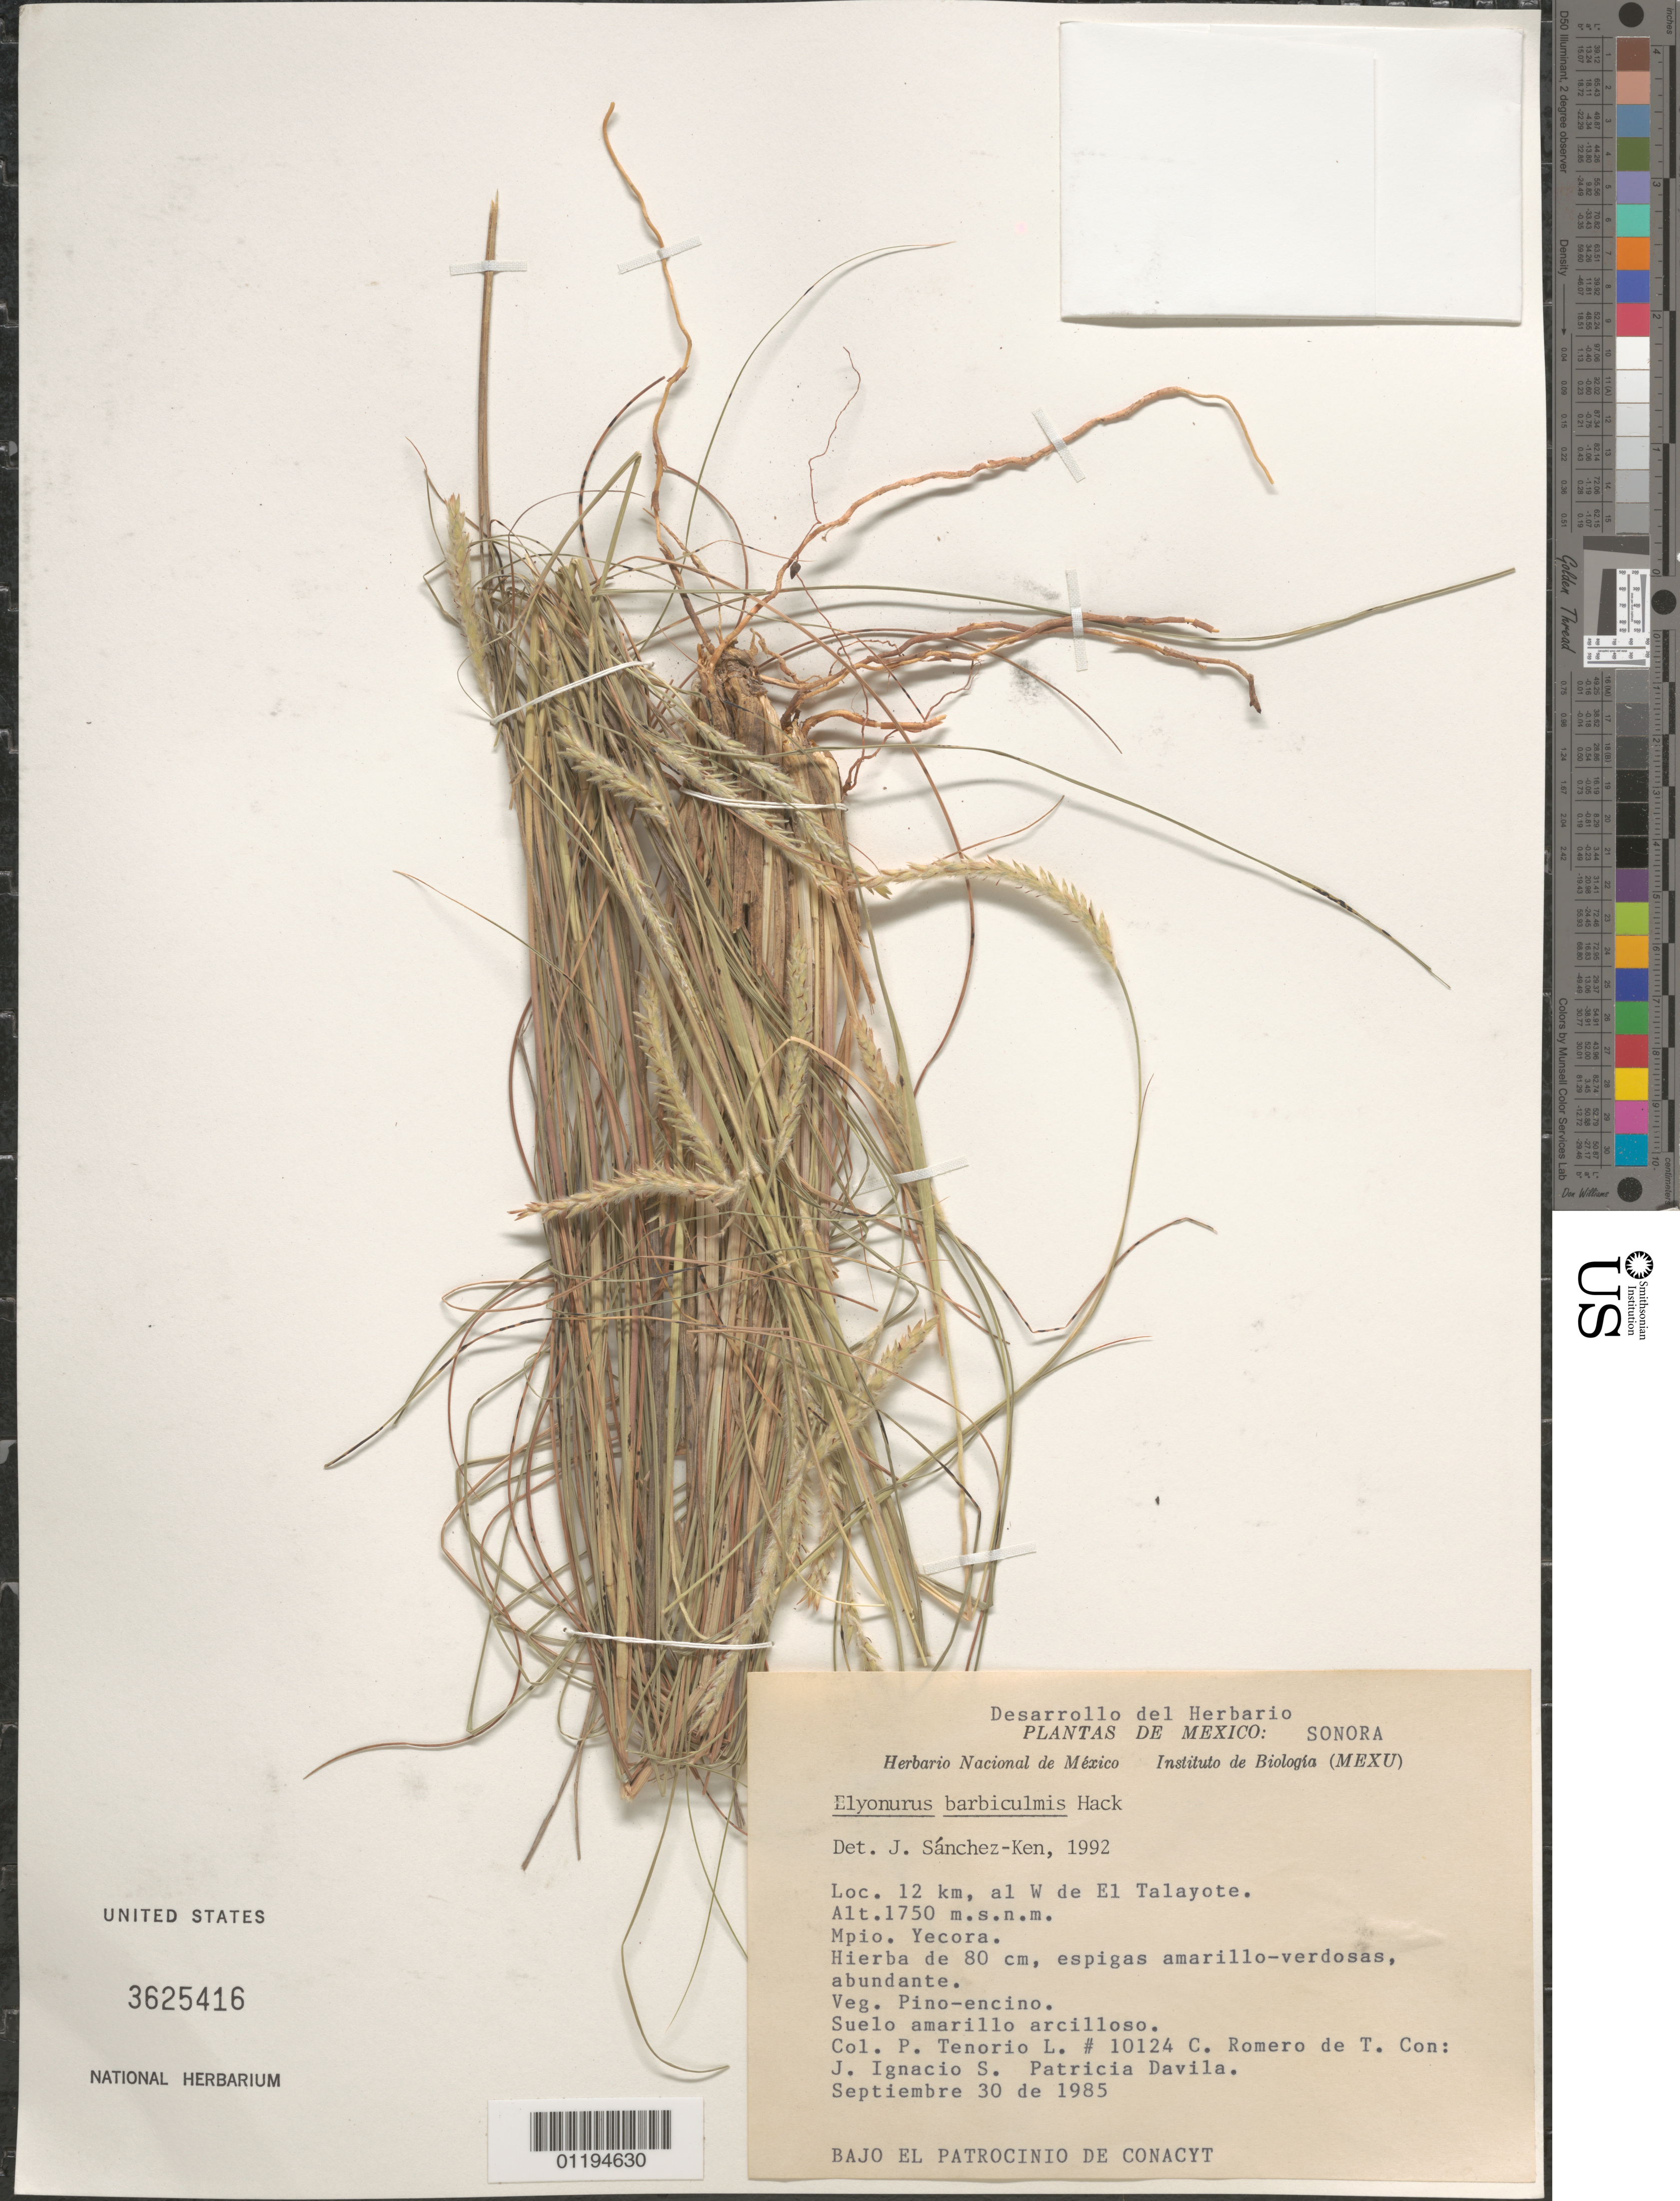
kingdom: Plantae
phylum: Tracheophyta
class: Liliopsida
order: Poales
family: Poaceae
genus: Elionurus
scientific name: Elionurus barbiculmis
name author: Hack. in A. DC.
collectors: P. Tenorio L., C. Romero de T., Ignacio S., J. & P. Dávila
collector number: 10124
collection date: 1985-09-30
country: Mexico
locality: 12km W of El Talayote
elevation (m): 1750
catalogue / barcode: US 3625416